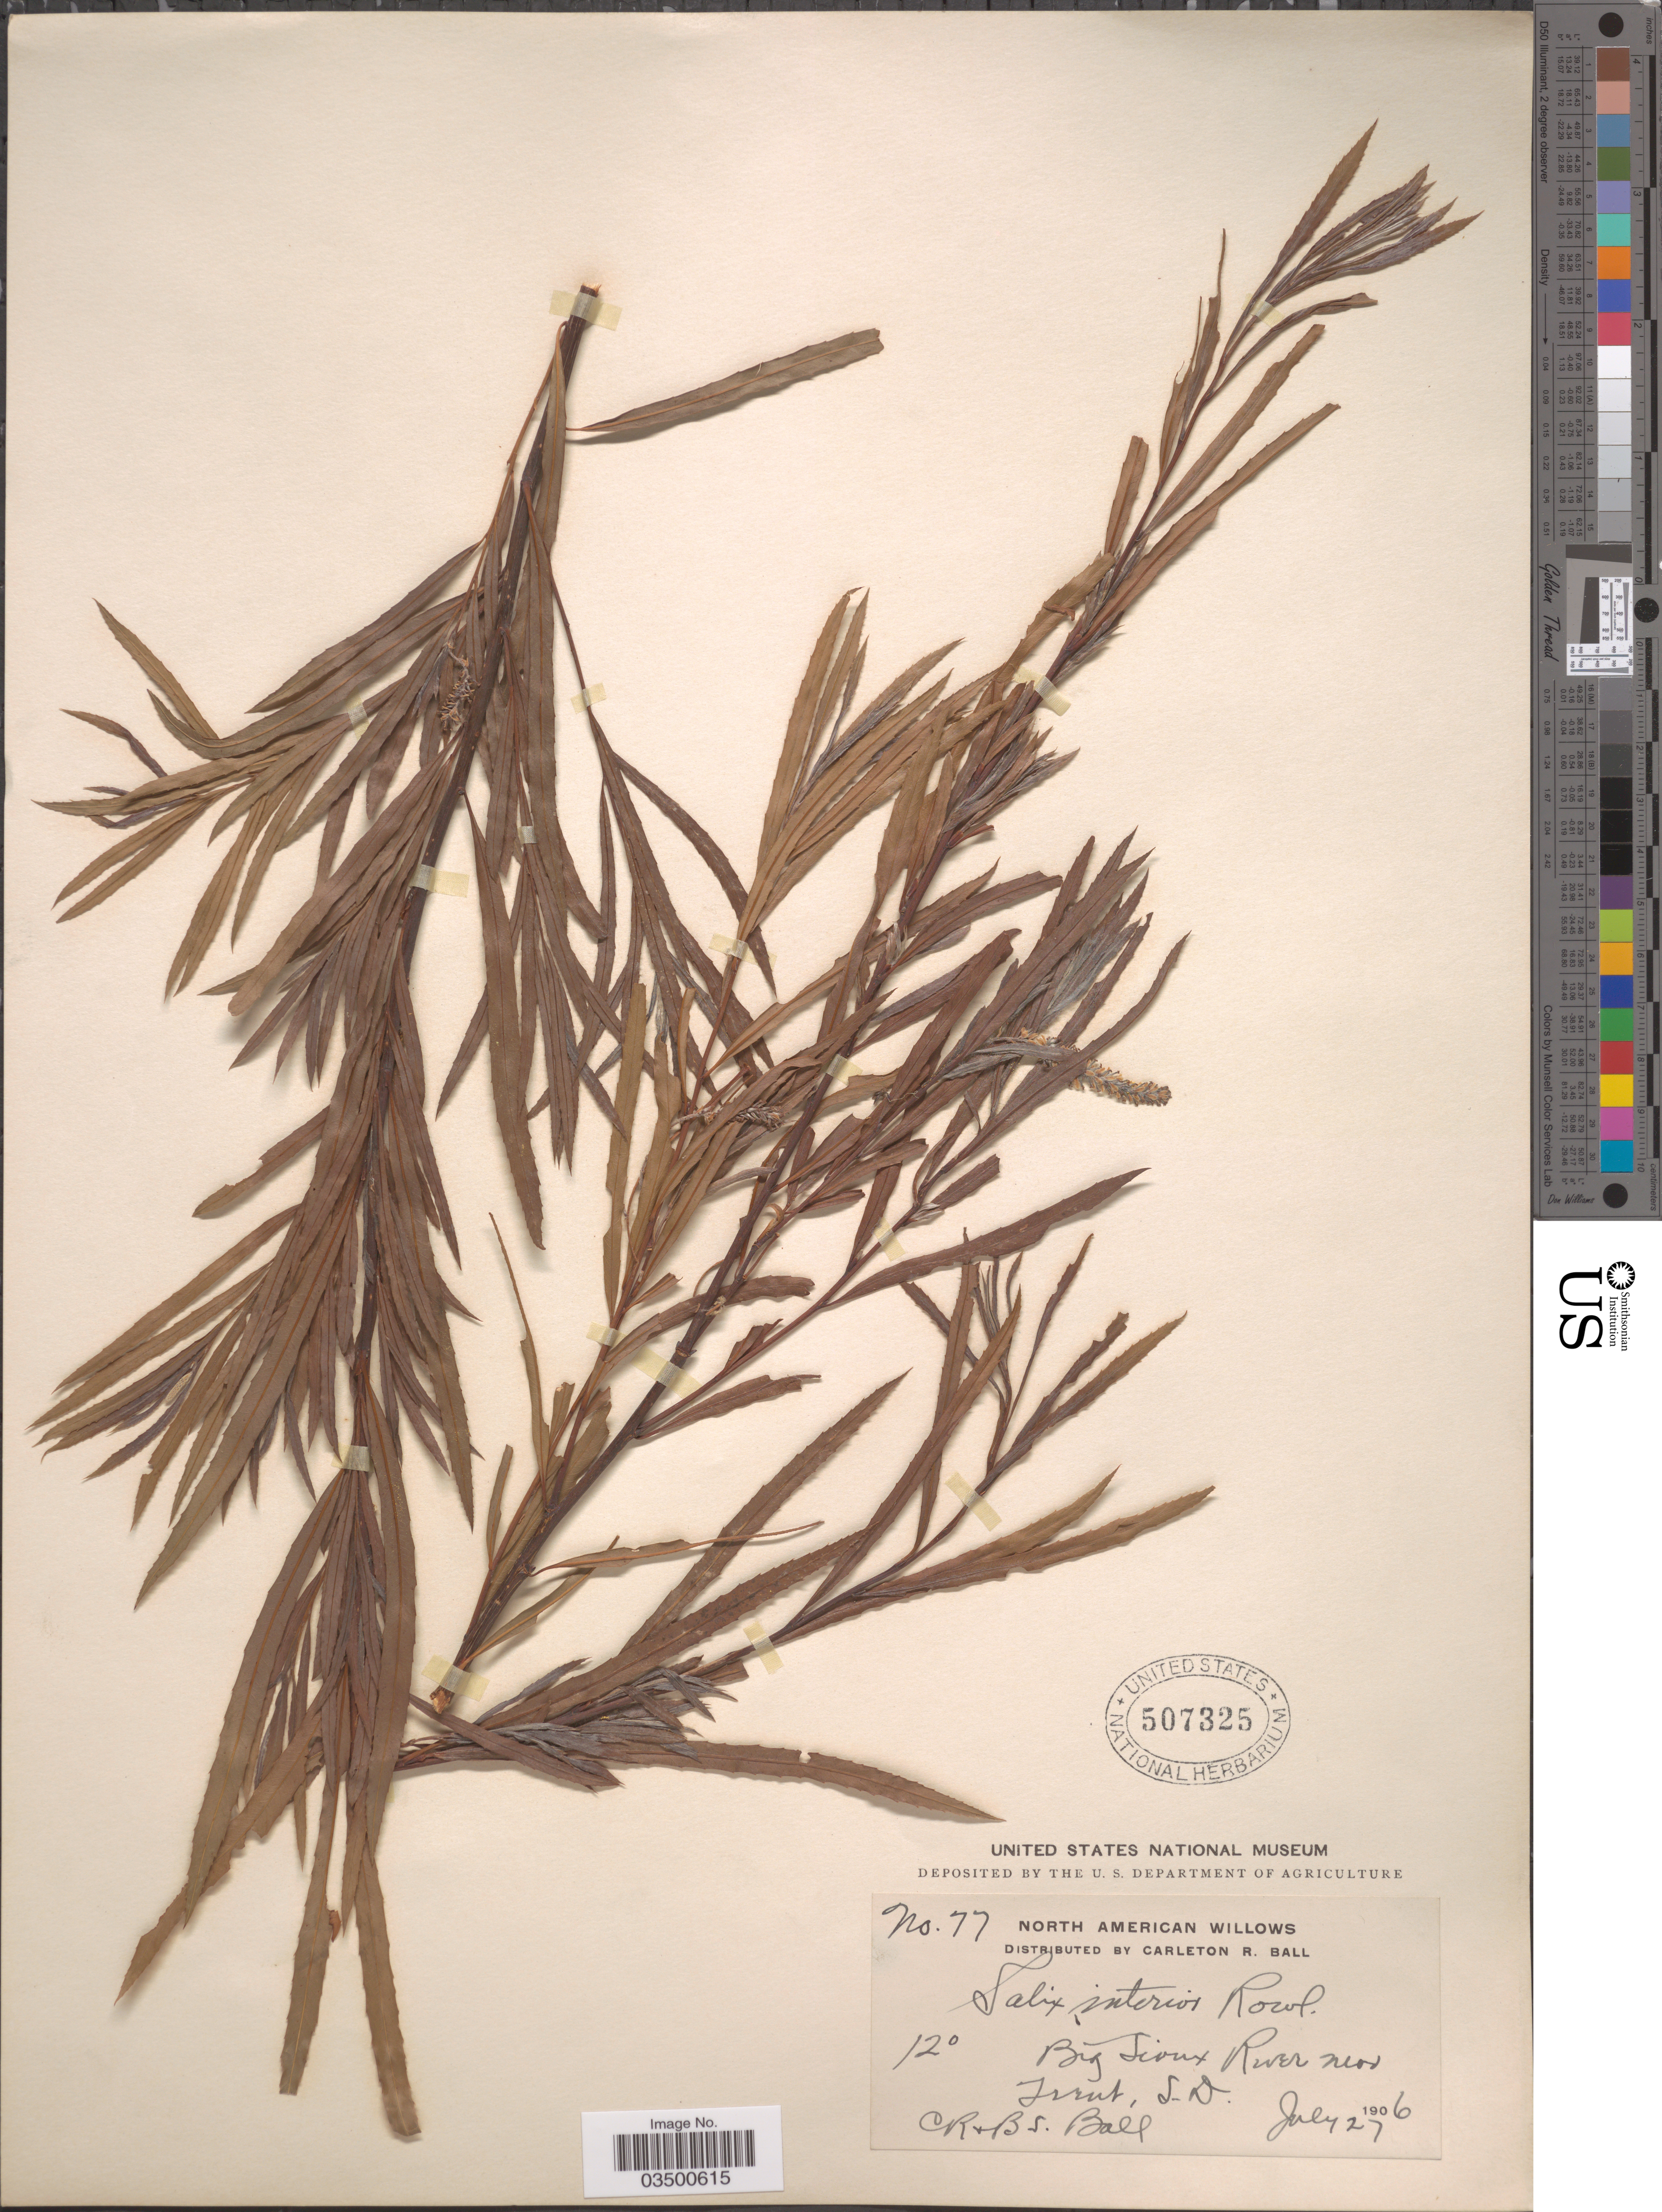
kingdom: Plantae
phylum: Tracheophyta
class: Magnoliopsida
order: Malpighiales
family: Salicaceae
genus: Salix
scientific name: Salix interior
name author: Rowlee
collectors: C. R. Ball & B. S. Ball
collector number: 77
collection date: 1906-07-12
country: United States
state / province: South Dakota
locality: Big Sioux River near Trent.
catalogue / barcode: US 507325